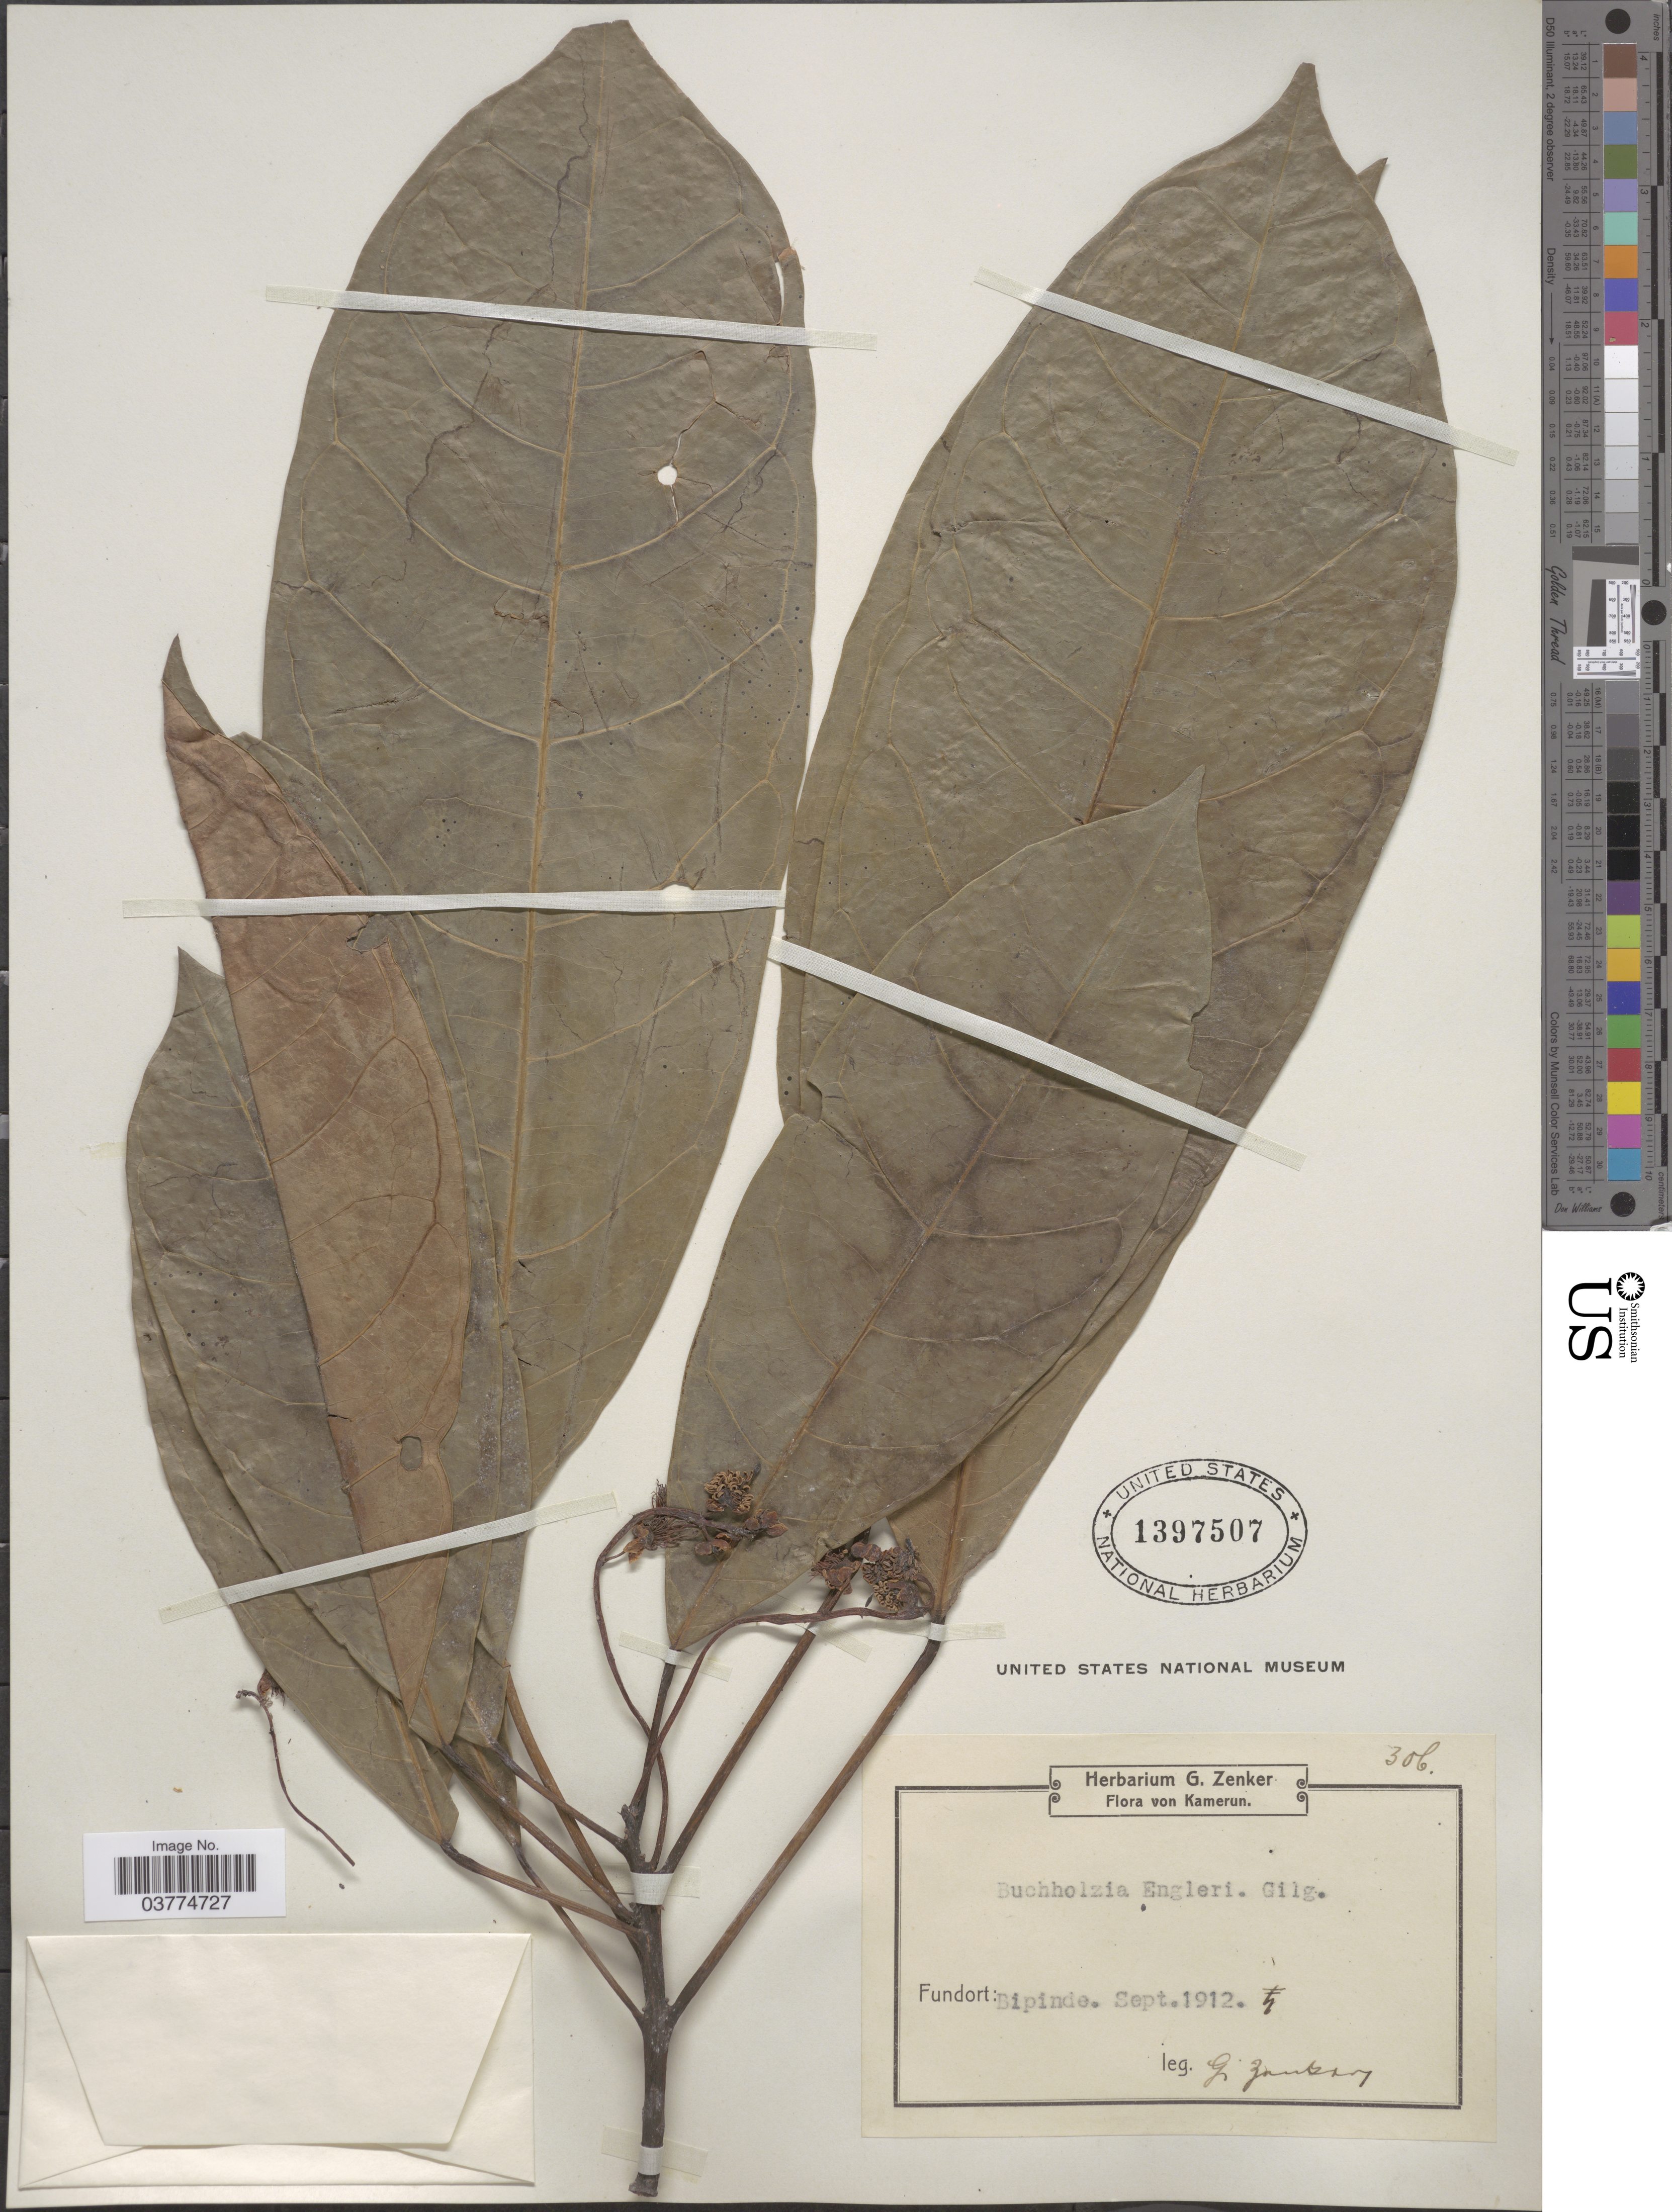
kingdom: Plantae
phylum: Tracheophyta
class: Magnoliopsida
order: Brassicales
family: Capparaceae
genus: Buchholzia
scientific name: Buchholzia engleri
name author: Gilg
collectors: G. A. Zenker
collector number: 30b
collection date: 1912-09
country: Cameroon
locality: Kamerun. Bipinde.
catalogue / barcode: US 1397507